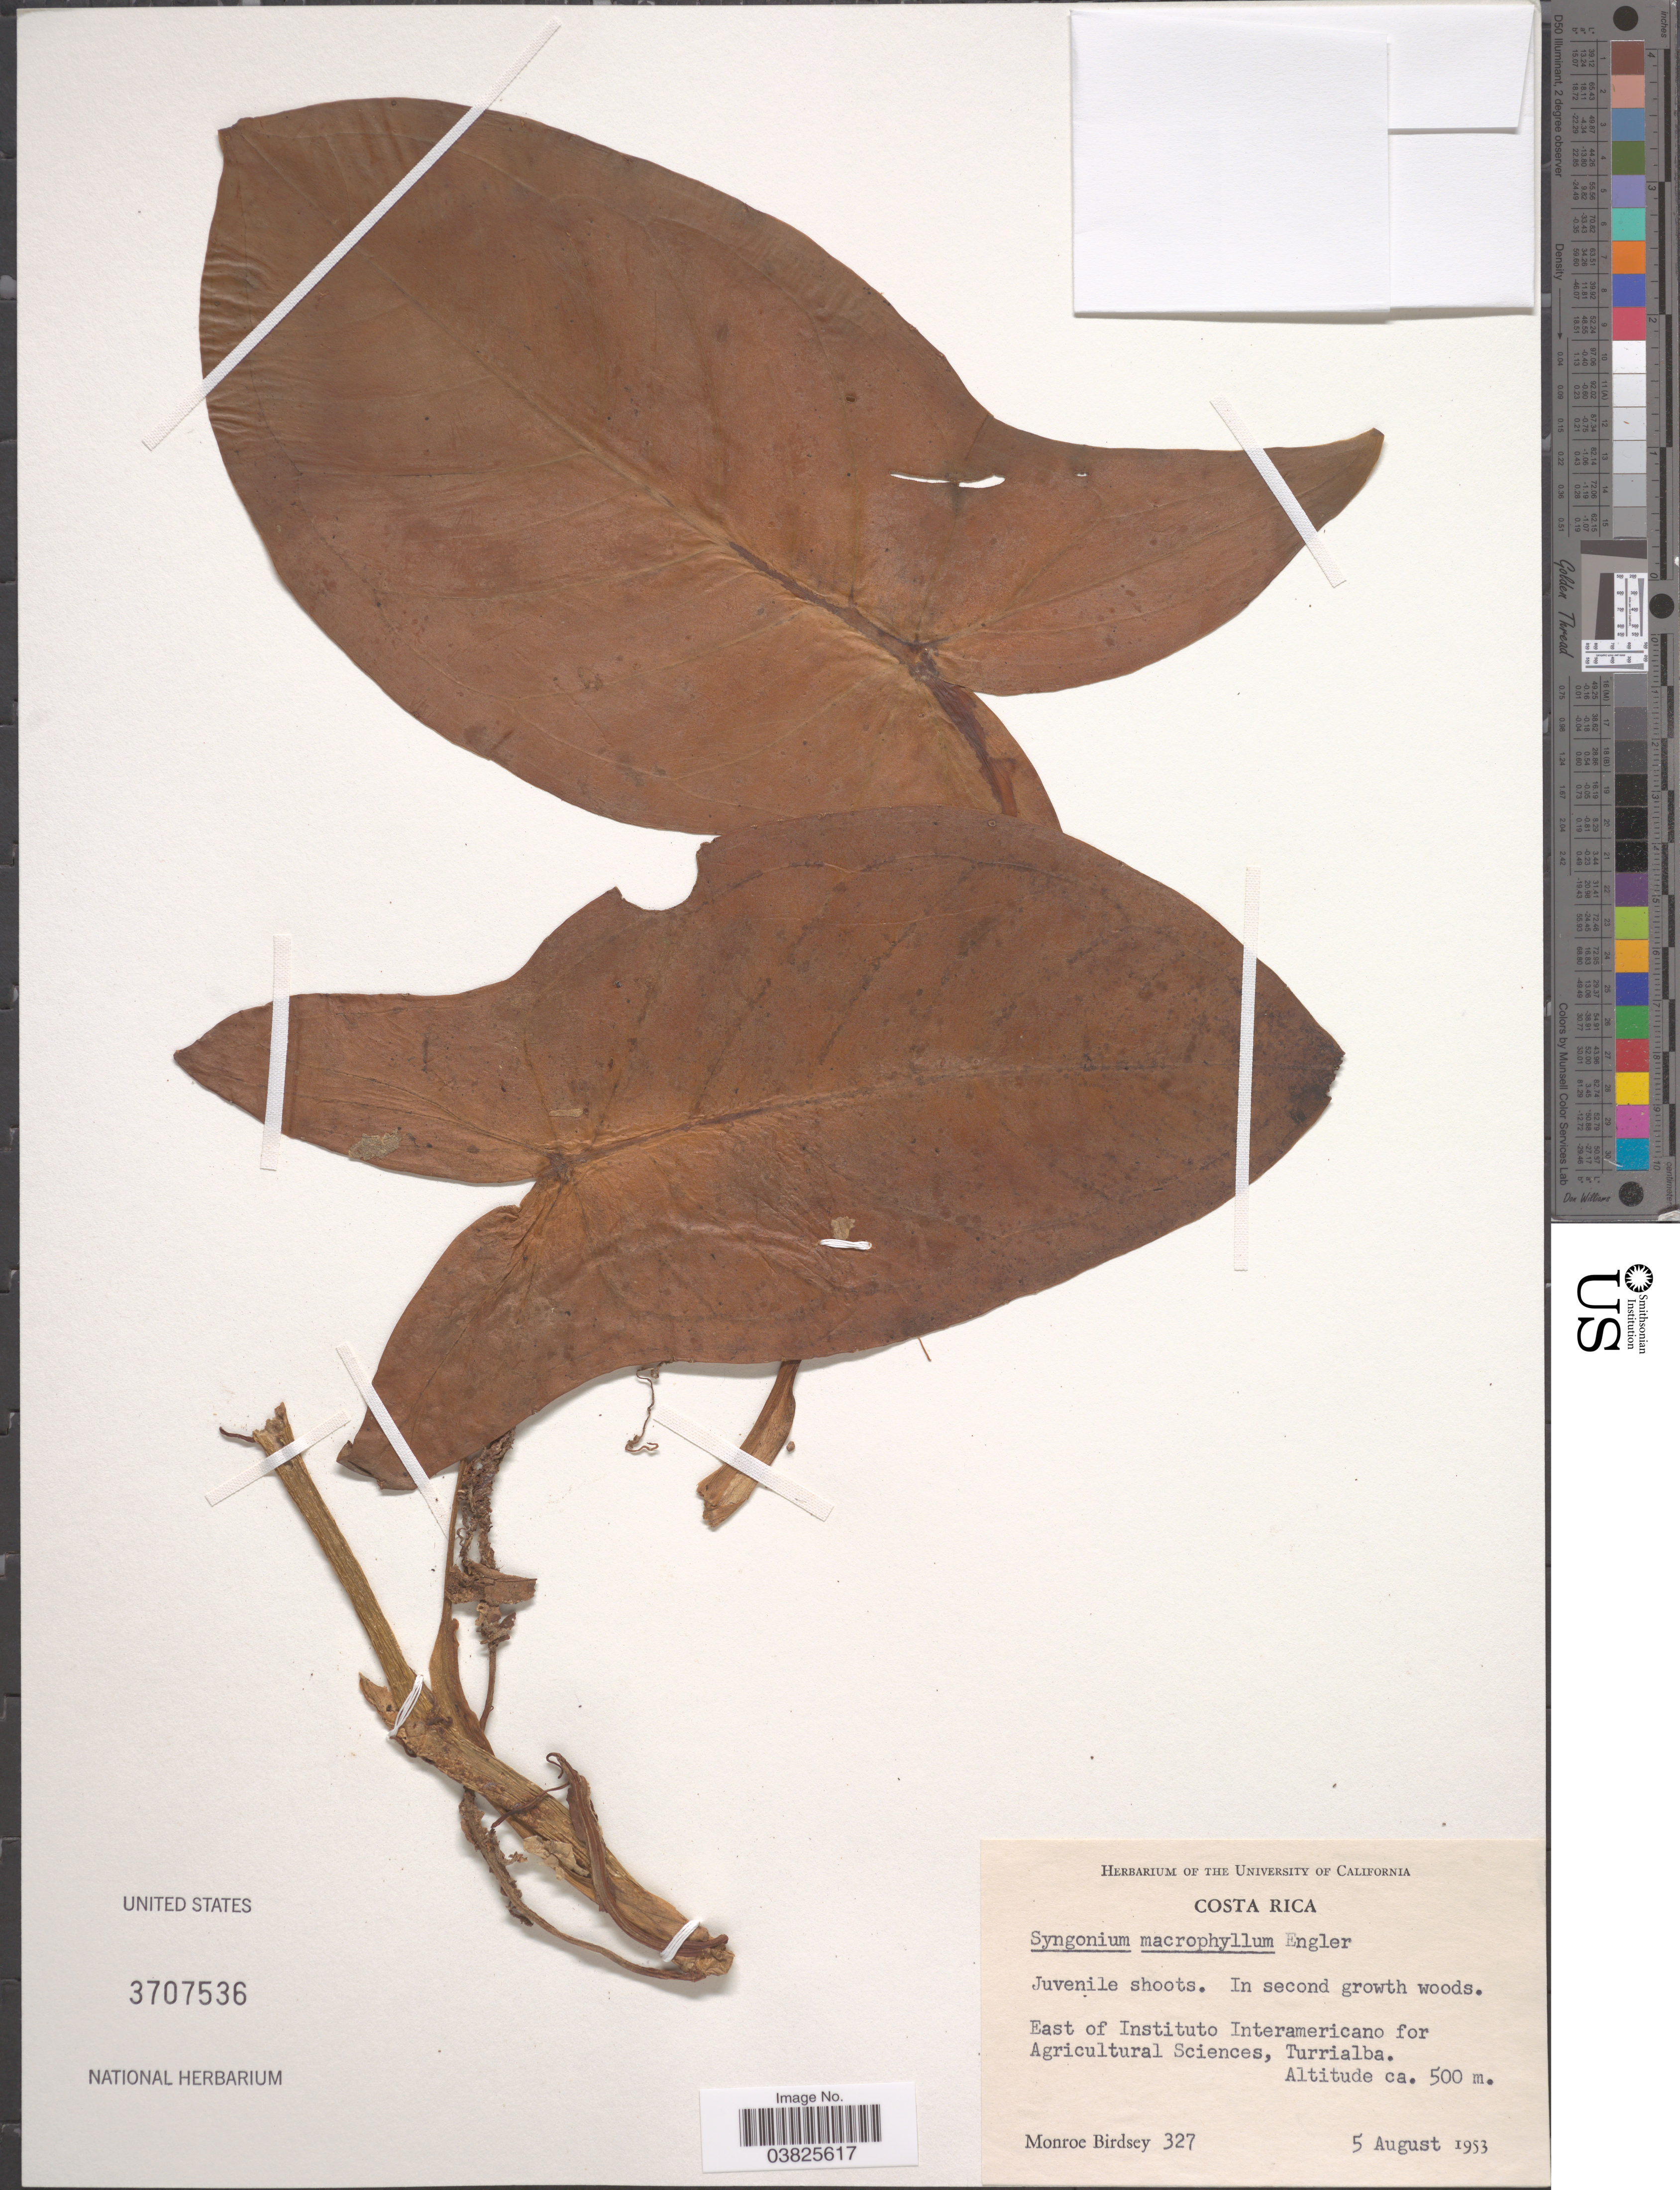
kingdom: Plantae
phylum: Tracheophyta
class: Liliopsida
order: Alismatales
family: Araceae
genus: Syngonium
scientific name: Syngonium macrophyllum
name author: Engl.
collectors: M. Birdsey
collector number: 327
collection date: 1953-08-05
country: Costa Rica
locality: East of Instituto Interamericano for Agricultural Sciences, Turrialba.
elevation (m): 500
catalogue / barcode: US 3707536